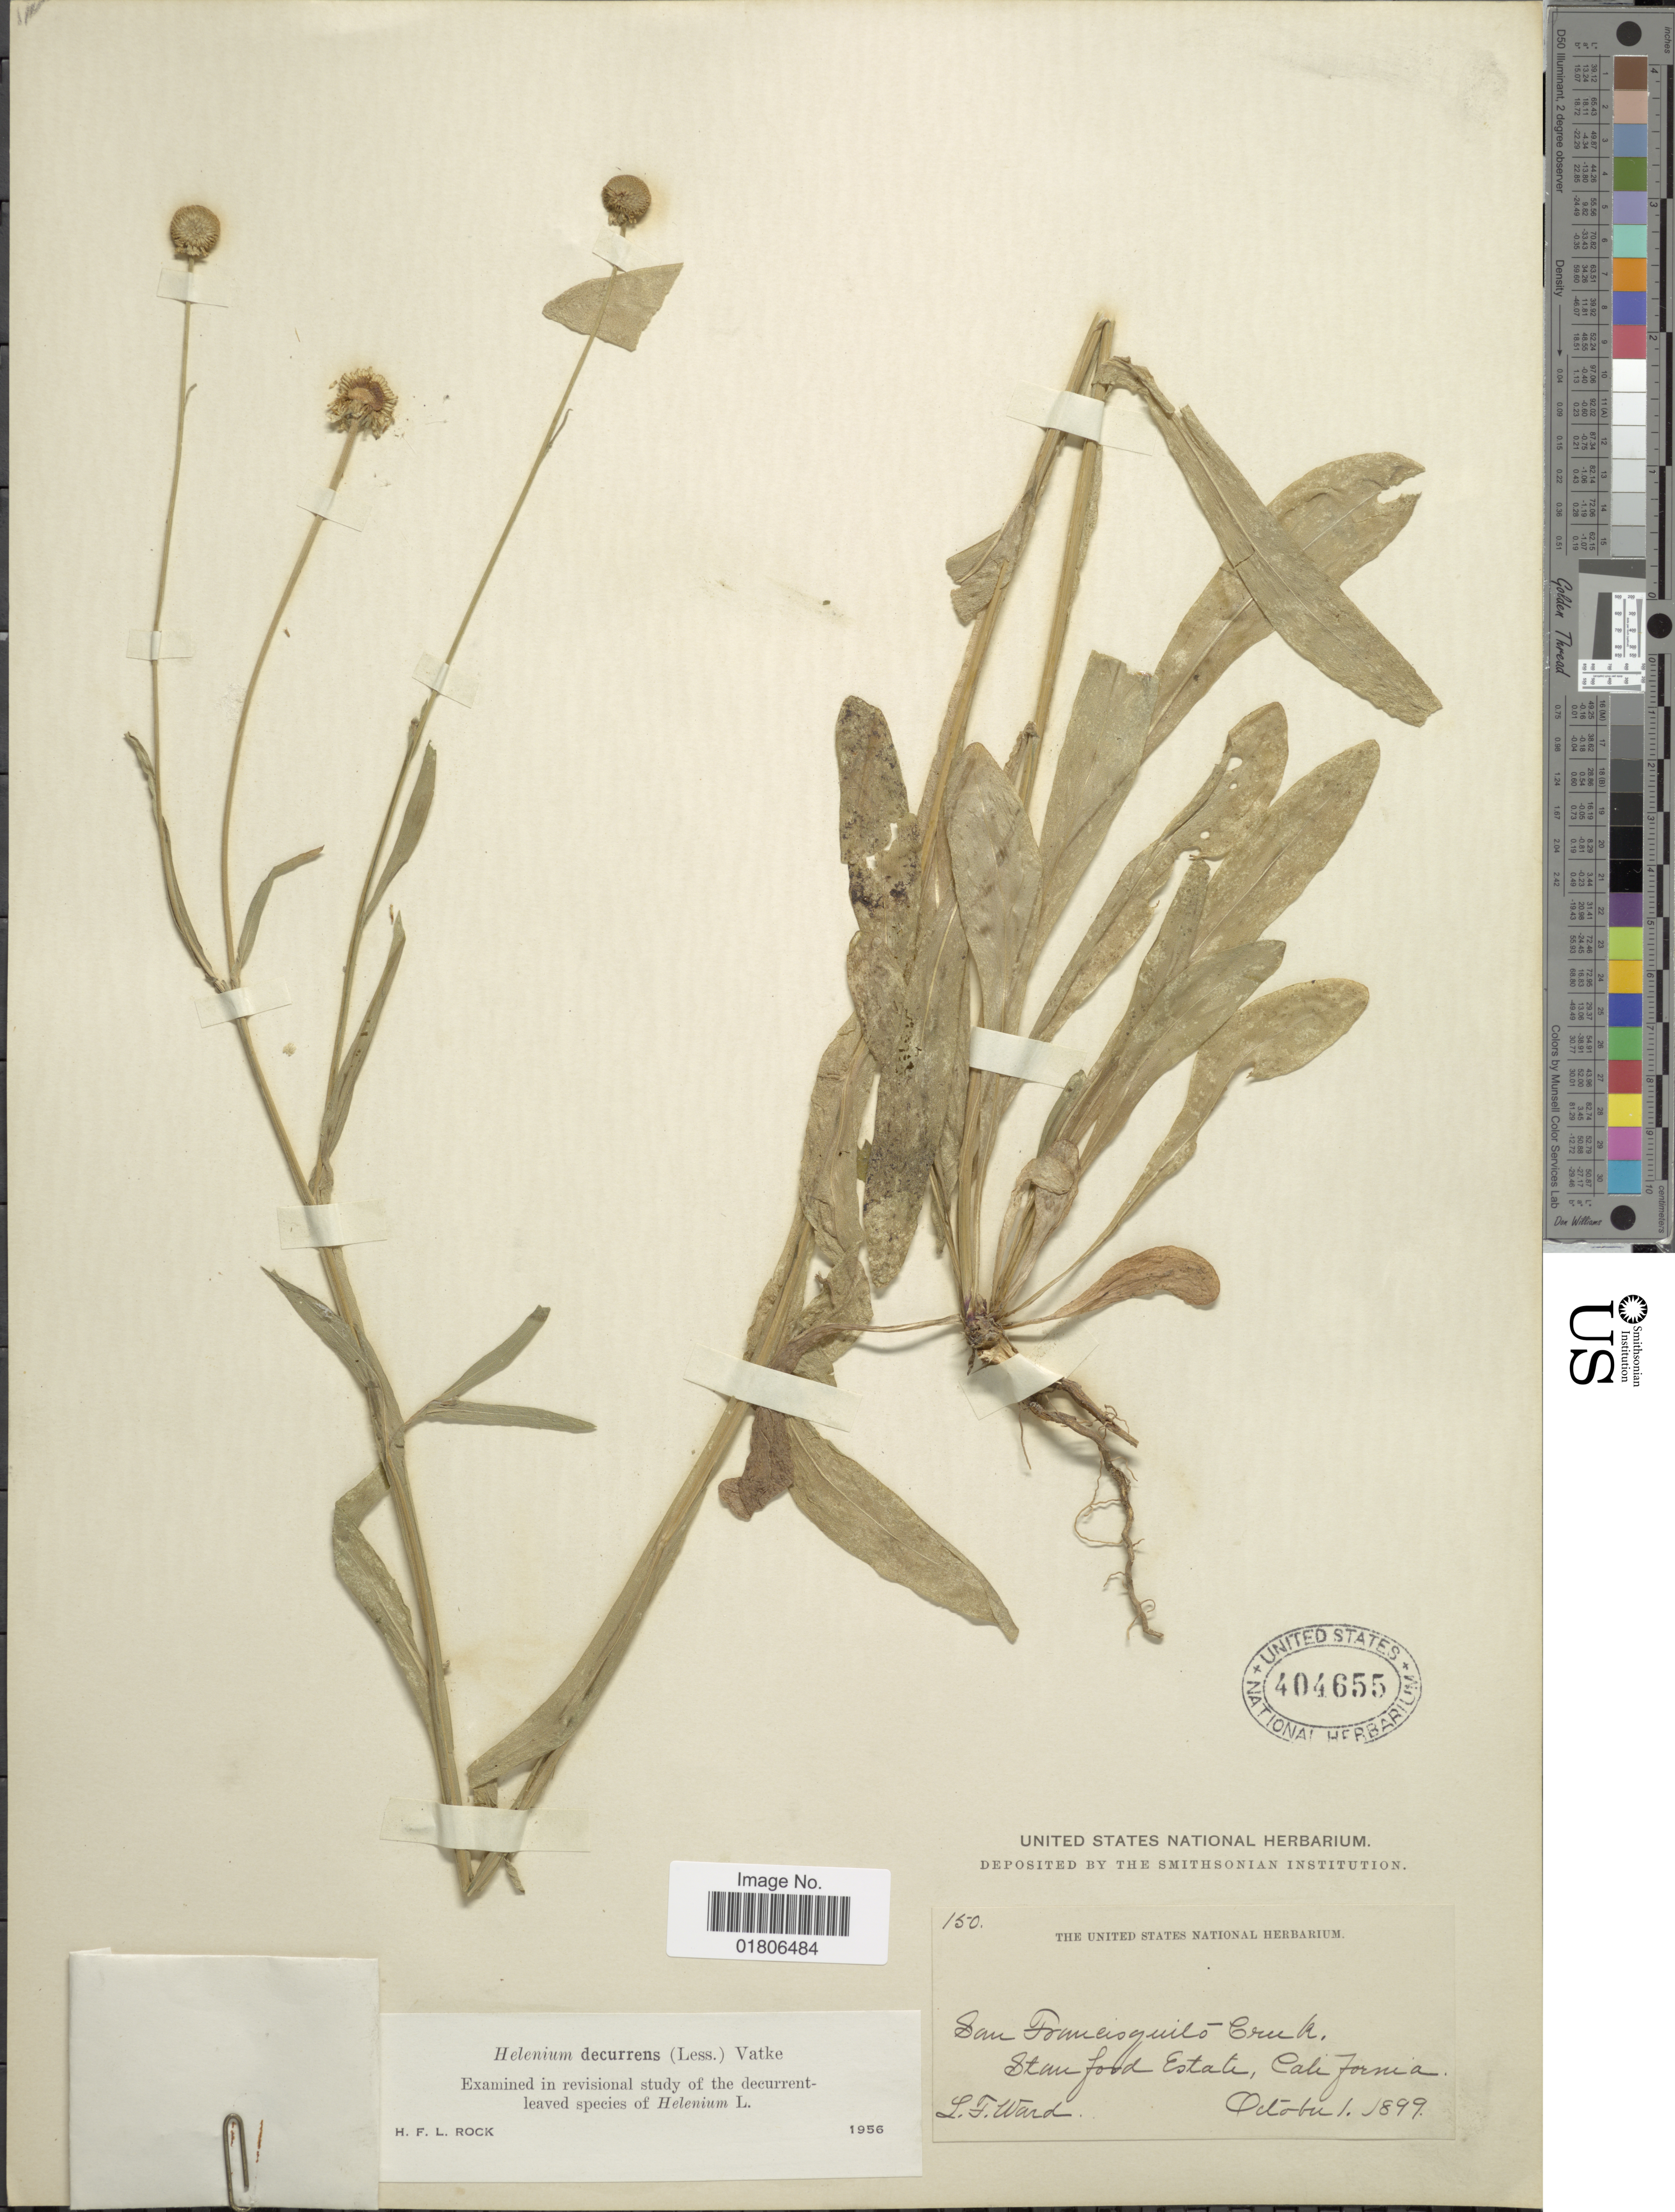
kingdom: Plantae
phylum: Tracheophyta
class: Magnoliopsida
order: Asterales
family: Asteraceae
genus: Helenium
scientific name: Helenium puberulum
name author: DC.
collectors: L. Ward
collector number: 150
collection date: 1899-10-01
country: United States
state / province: California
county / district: San Francisco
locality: San Francisco Creek, Stanford Estate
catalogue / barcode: US 404655